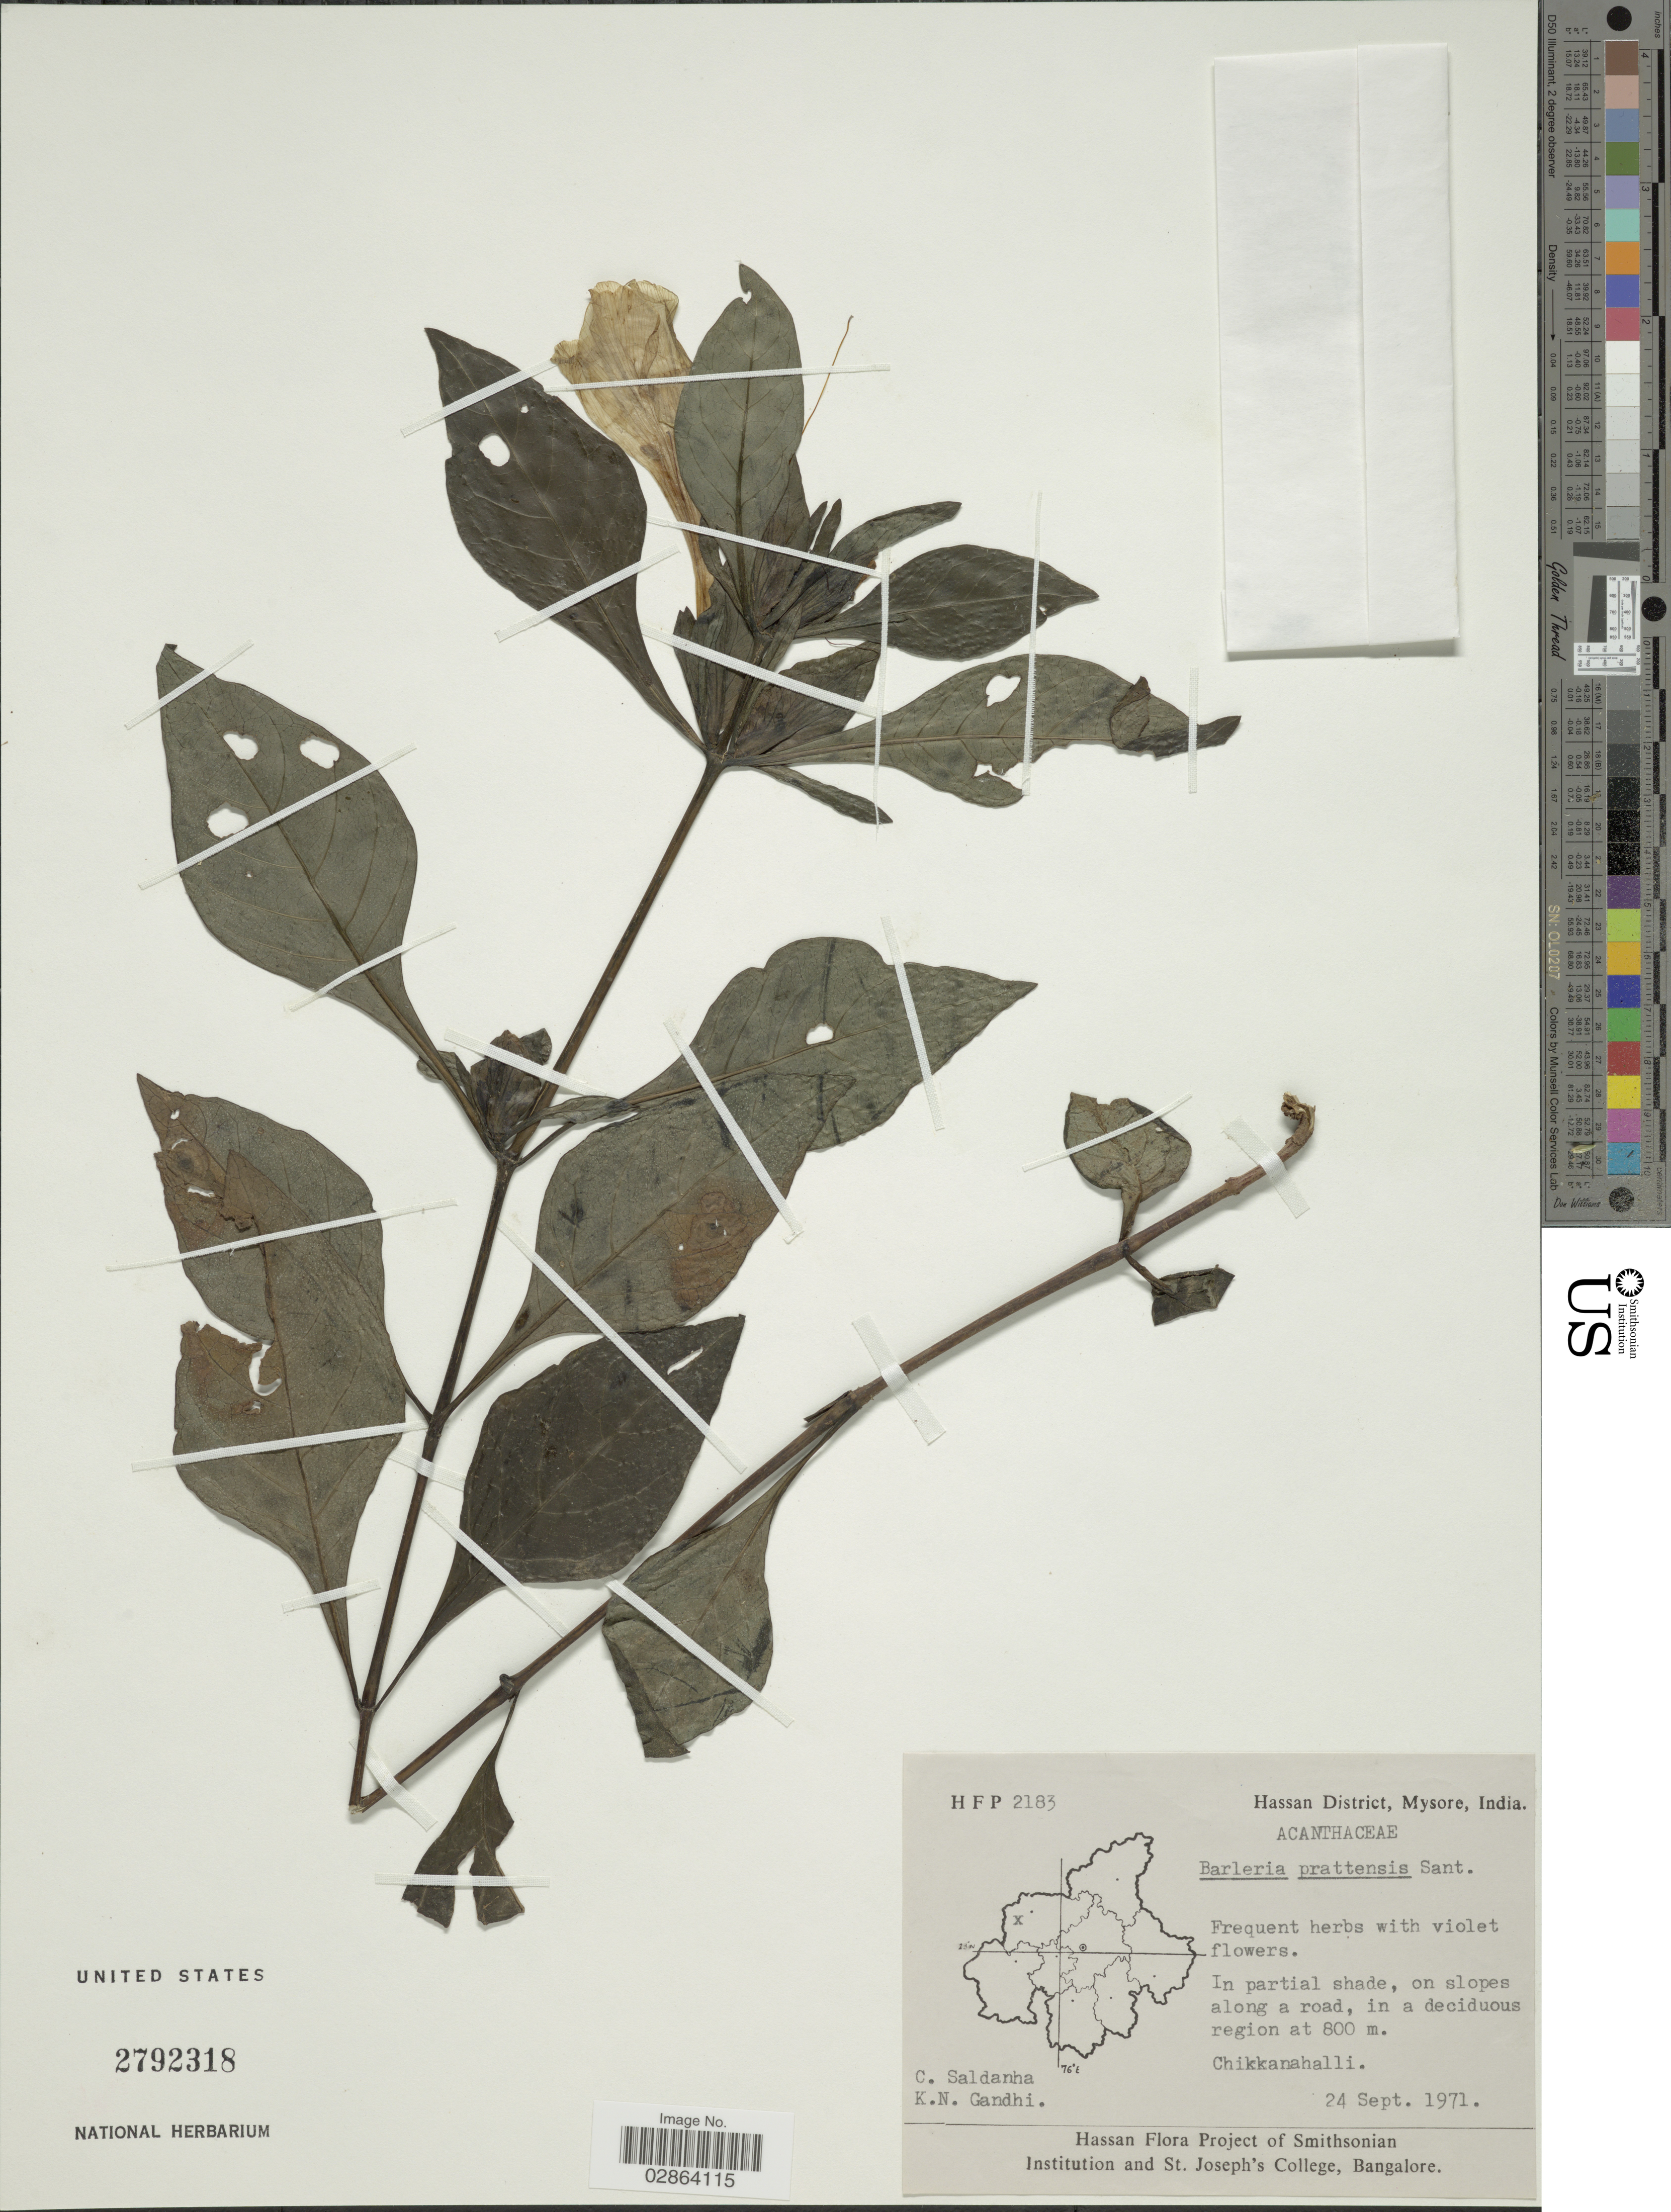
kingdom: Plantae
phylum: Tracheophyta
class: Magnoliopsida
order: Lamiales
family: Acanthaceae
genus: Barleria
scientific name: Barleria prattensis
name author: Santapau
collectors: C. Saldanha & K. N. Gandhi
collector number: HFP 2183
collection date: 1971-09-24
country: India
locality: Hassan District, Mysore, India, Chikkanahalli.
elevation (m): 800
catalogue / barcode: US 2792318